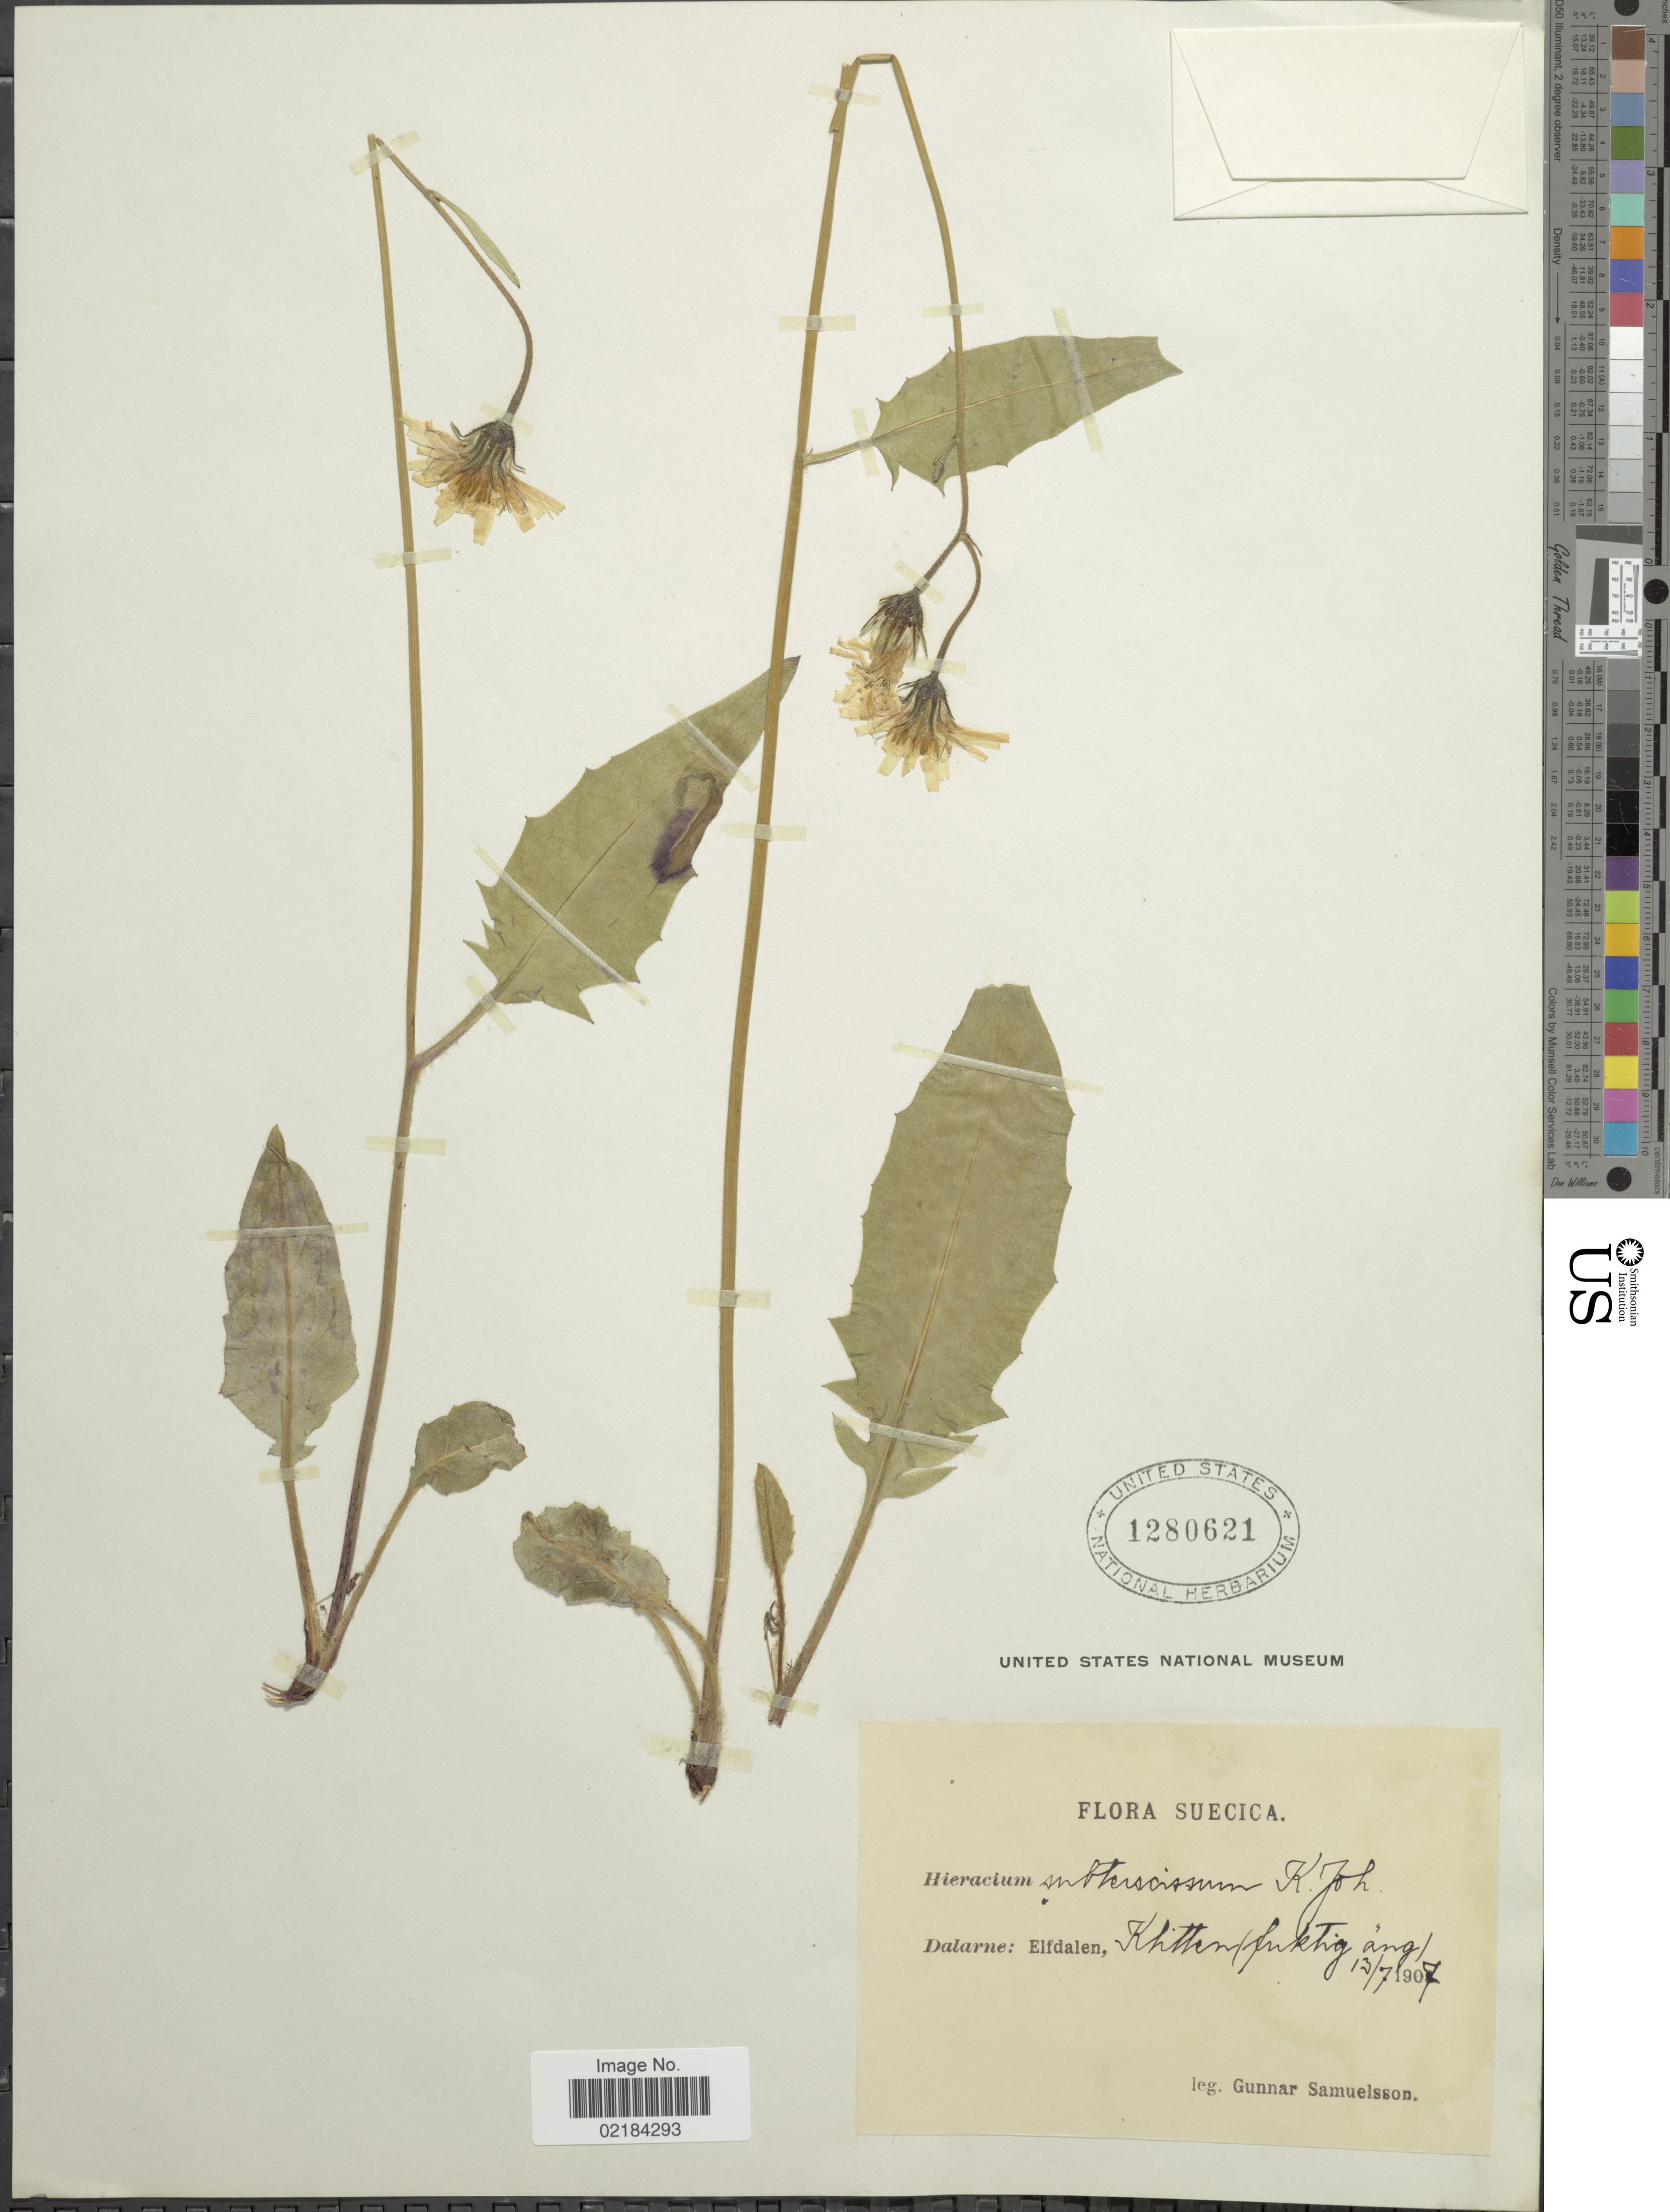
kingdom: Plantae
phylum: Tracheophyta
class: Magnoliopsida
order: Asterales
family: Asteraceae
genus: Hieracium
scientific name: Hieracium subterscissum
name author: Johanss.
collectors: G. Samuelsson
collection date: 1907-07-13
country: Sweden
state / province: Dalarna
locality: Suecica. Dalarne: Elfdalen, Klitten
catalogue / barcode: US 1280621